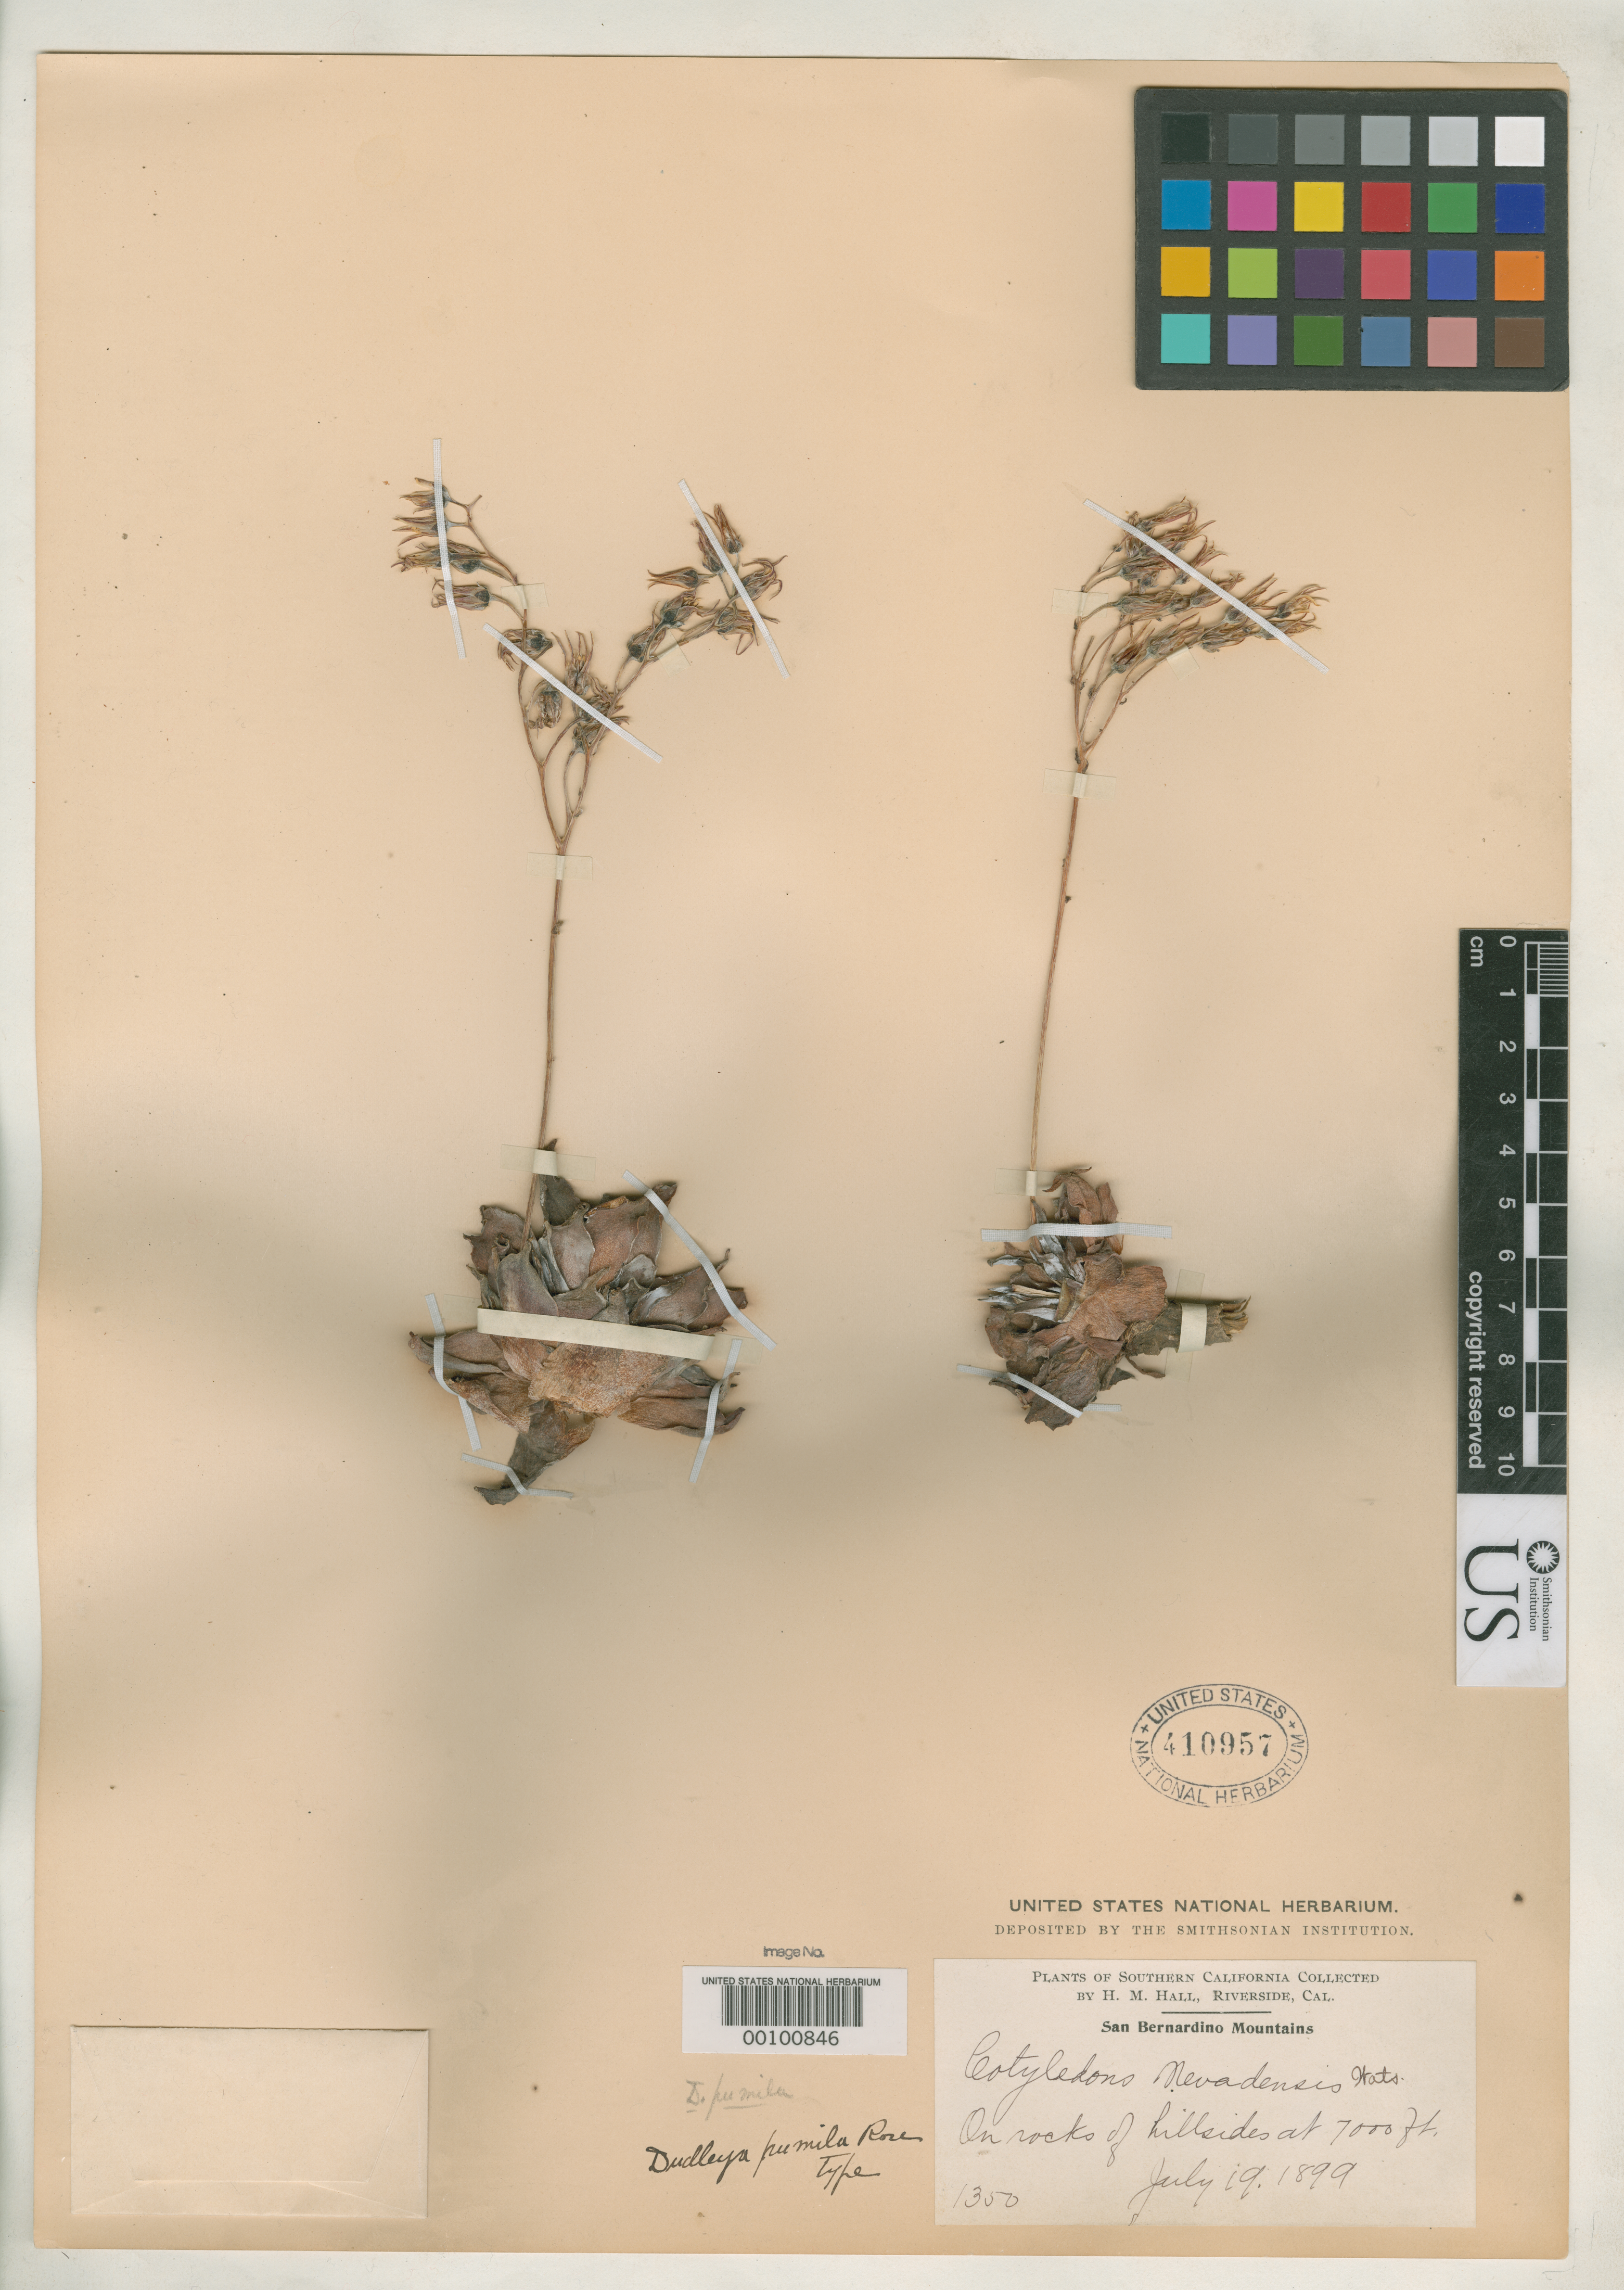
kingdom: Plantae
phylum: Tracheophyta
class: Magnoliopsida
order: Saxifragales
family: Crassulaceae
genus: Dudleya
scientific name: Dudleya pumila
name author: Rose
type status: Isotype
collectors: H. M. Hall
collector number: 1350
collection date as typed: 19 Jul 1899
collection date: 1899-07-19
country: United States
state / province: California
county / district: San Bernardino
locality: San Bernardino Mts.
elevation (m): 2100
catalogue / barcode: US 410957